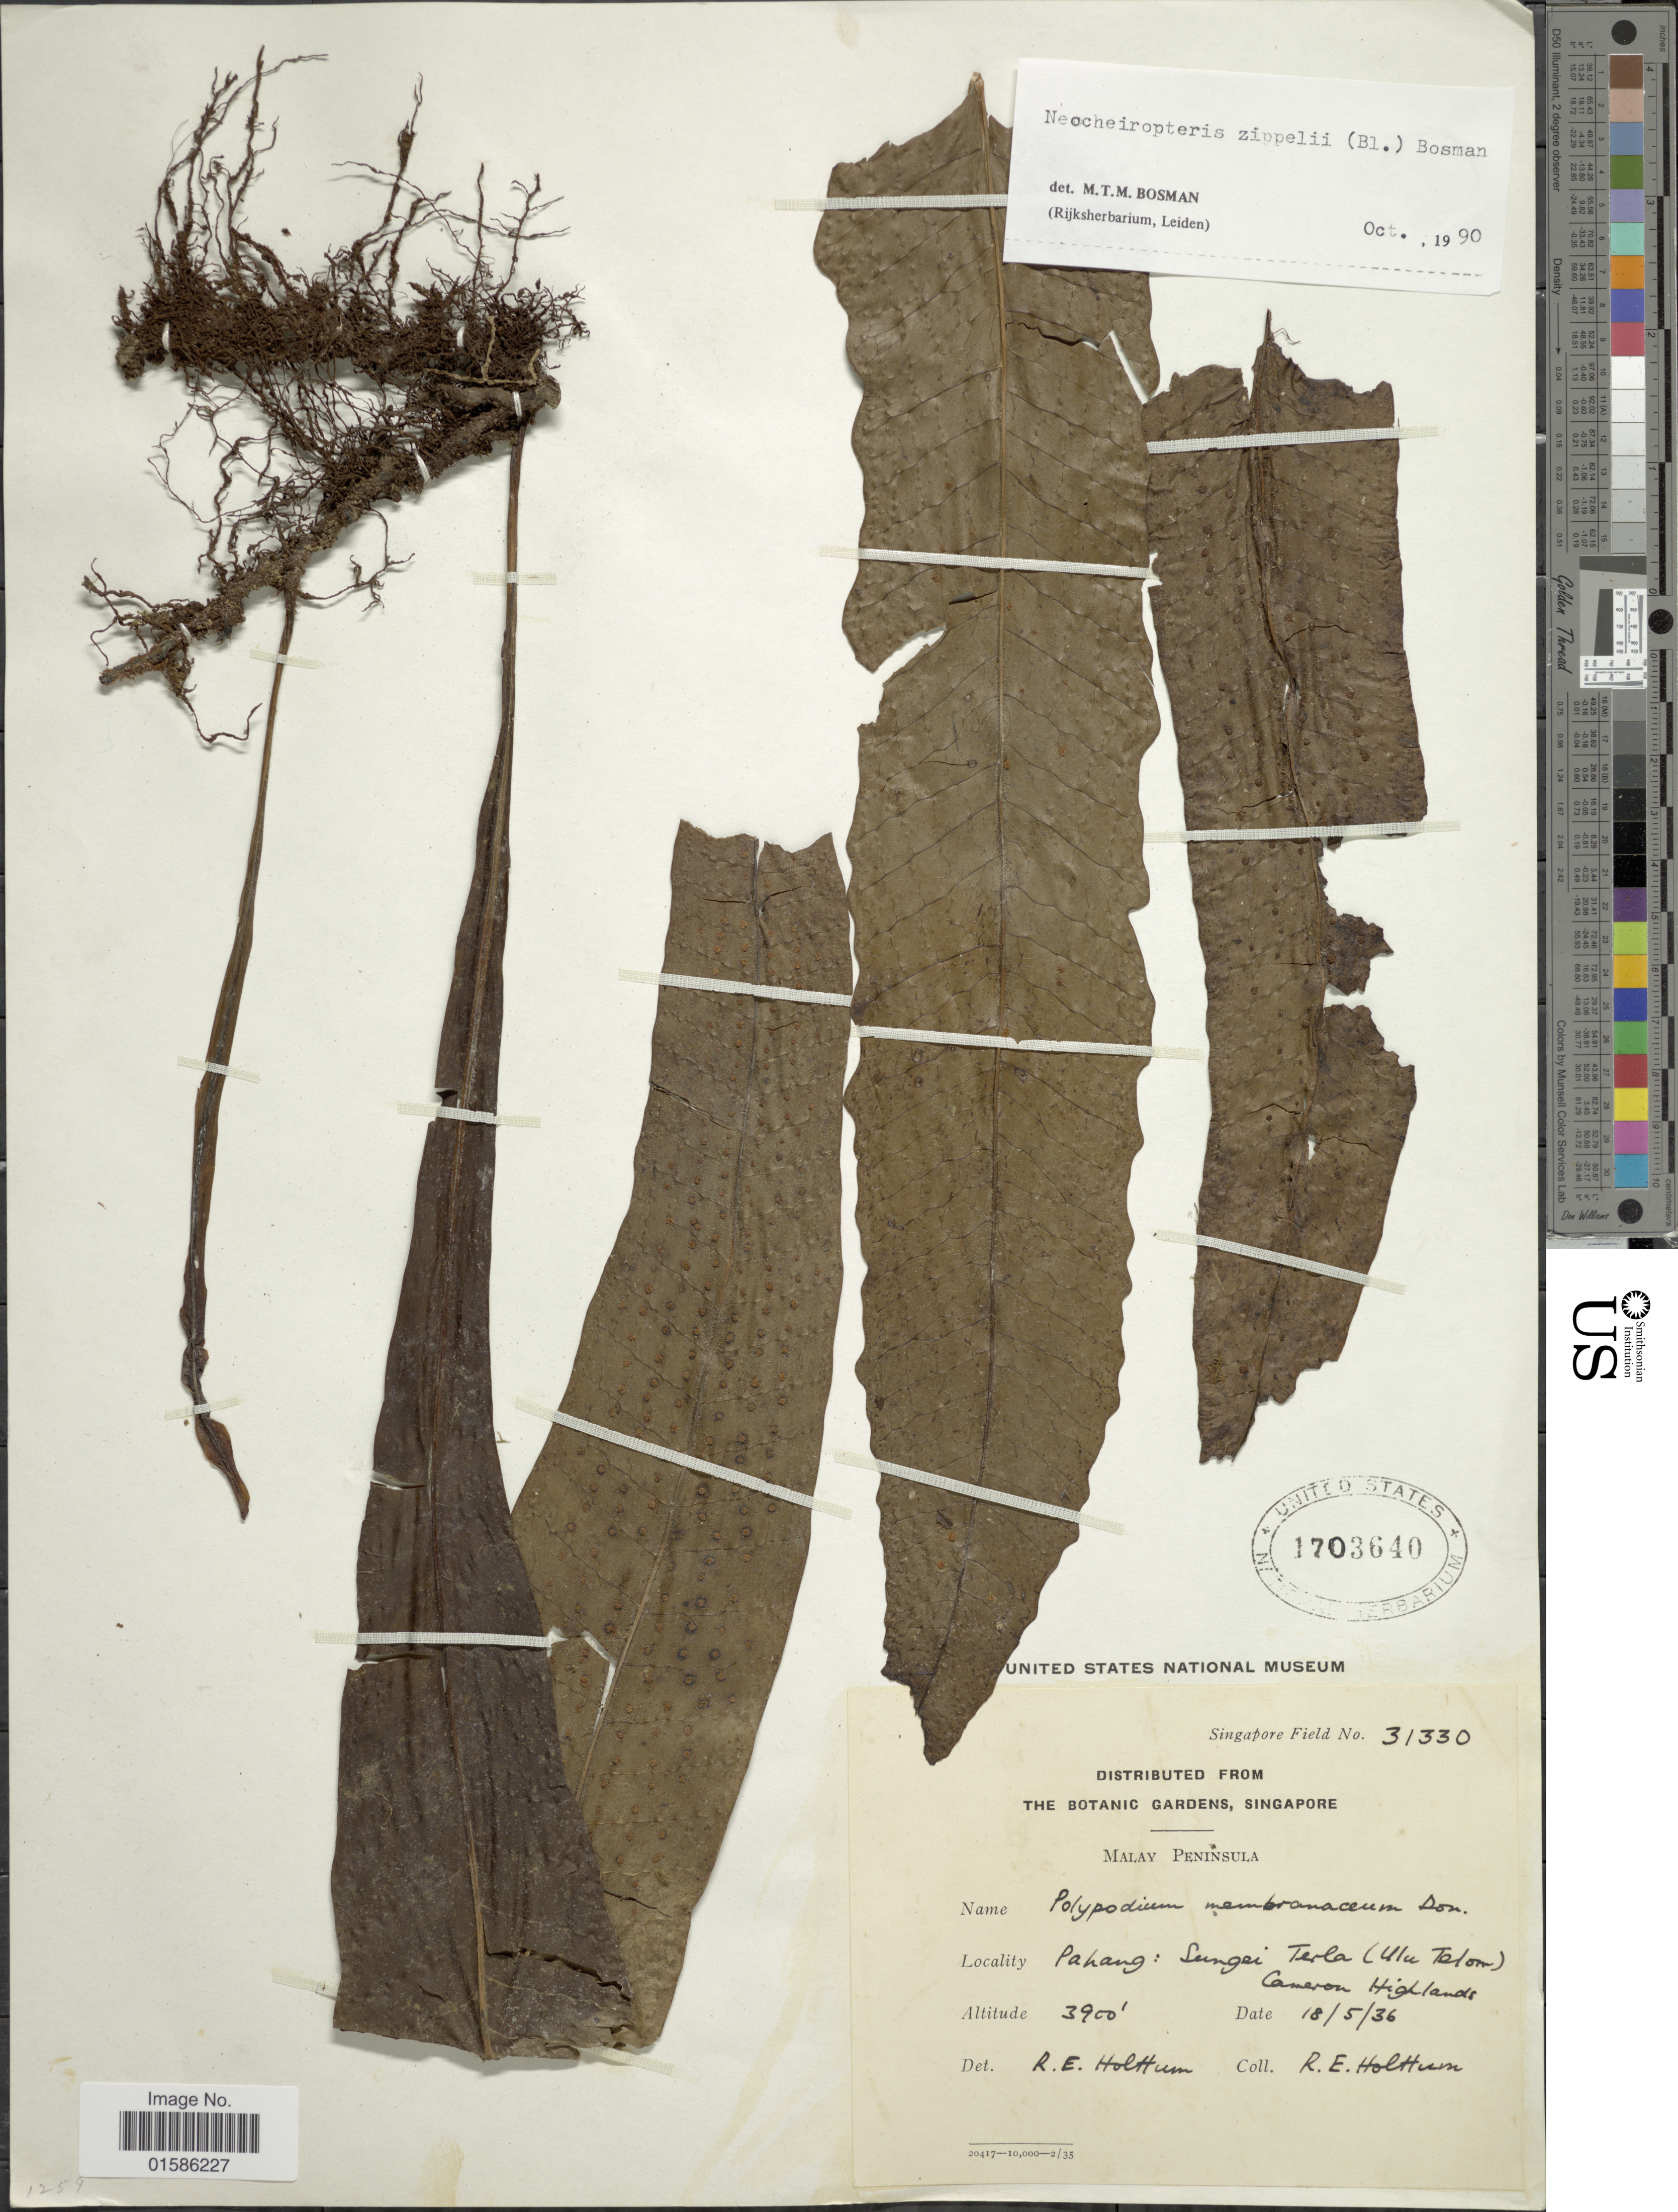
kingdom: Plantae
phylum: Tracheophyta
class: Polypodiopsida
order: Polypodiales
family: Polypodiaceae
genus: Microsorum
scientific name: Microsorum zippelii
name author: (Blume) Ching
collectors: R. E. Holttum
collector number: Singapore Field 31330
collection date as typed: Transcribed d/m/y: 18/5/36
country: Malaysia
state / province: Pahang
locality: Sungei Terla (Ulu Telon), Cameron Highlands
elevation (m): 1189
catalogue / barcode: US 1703640